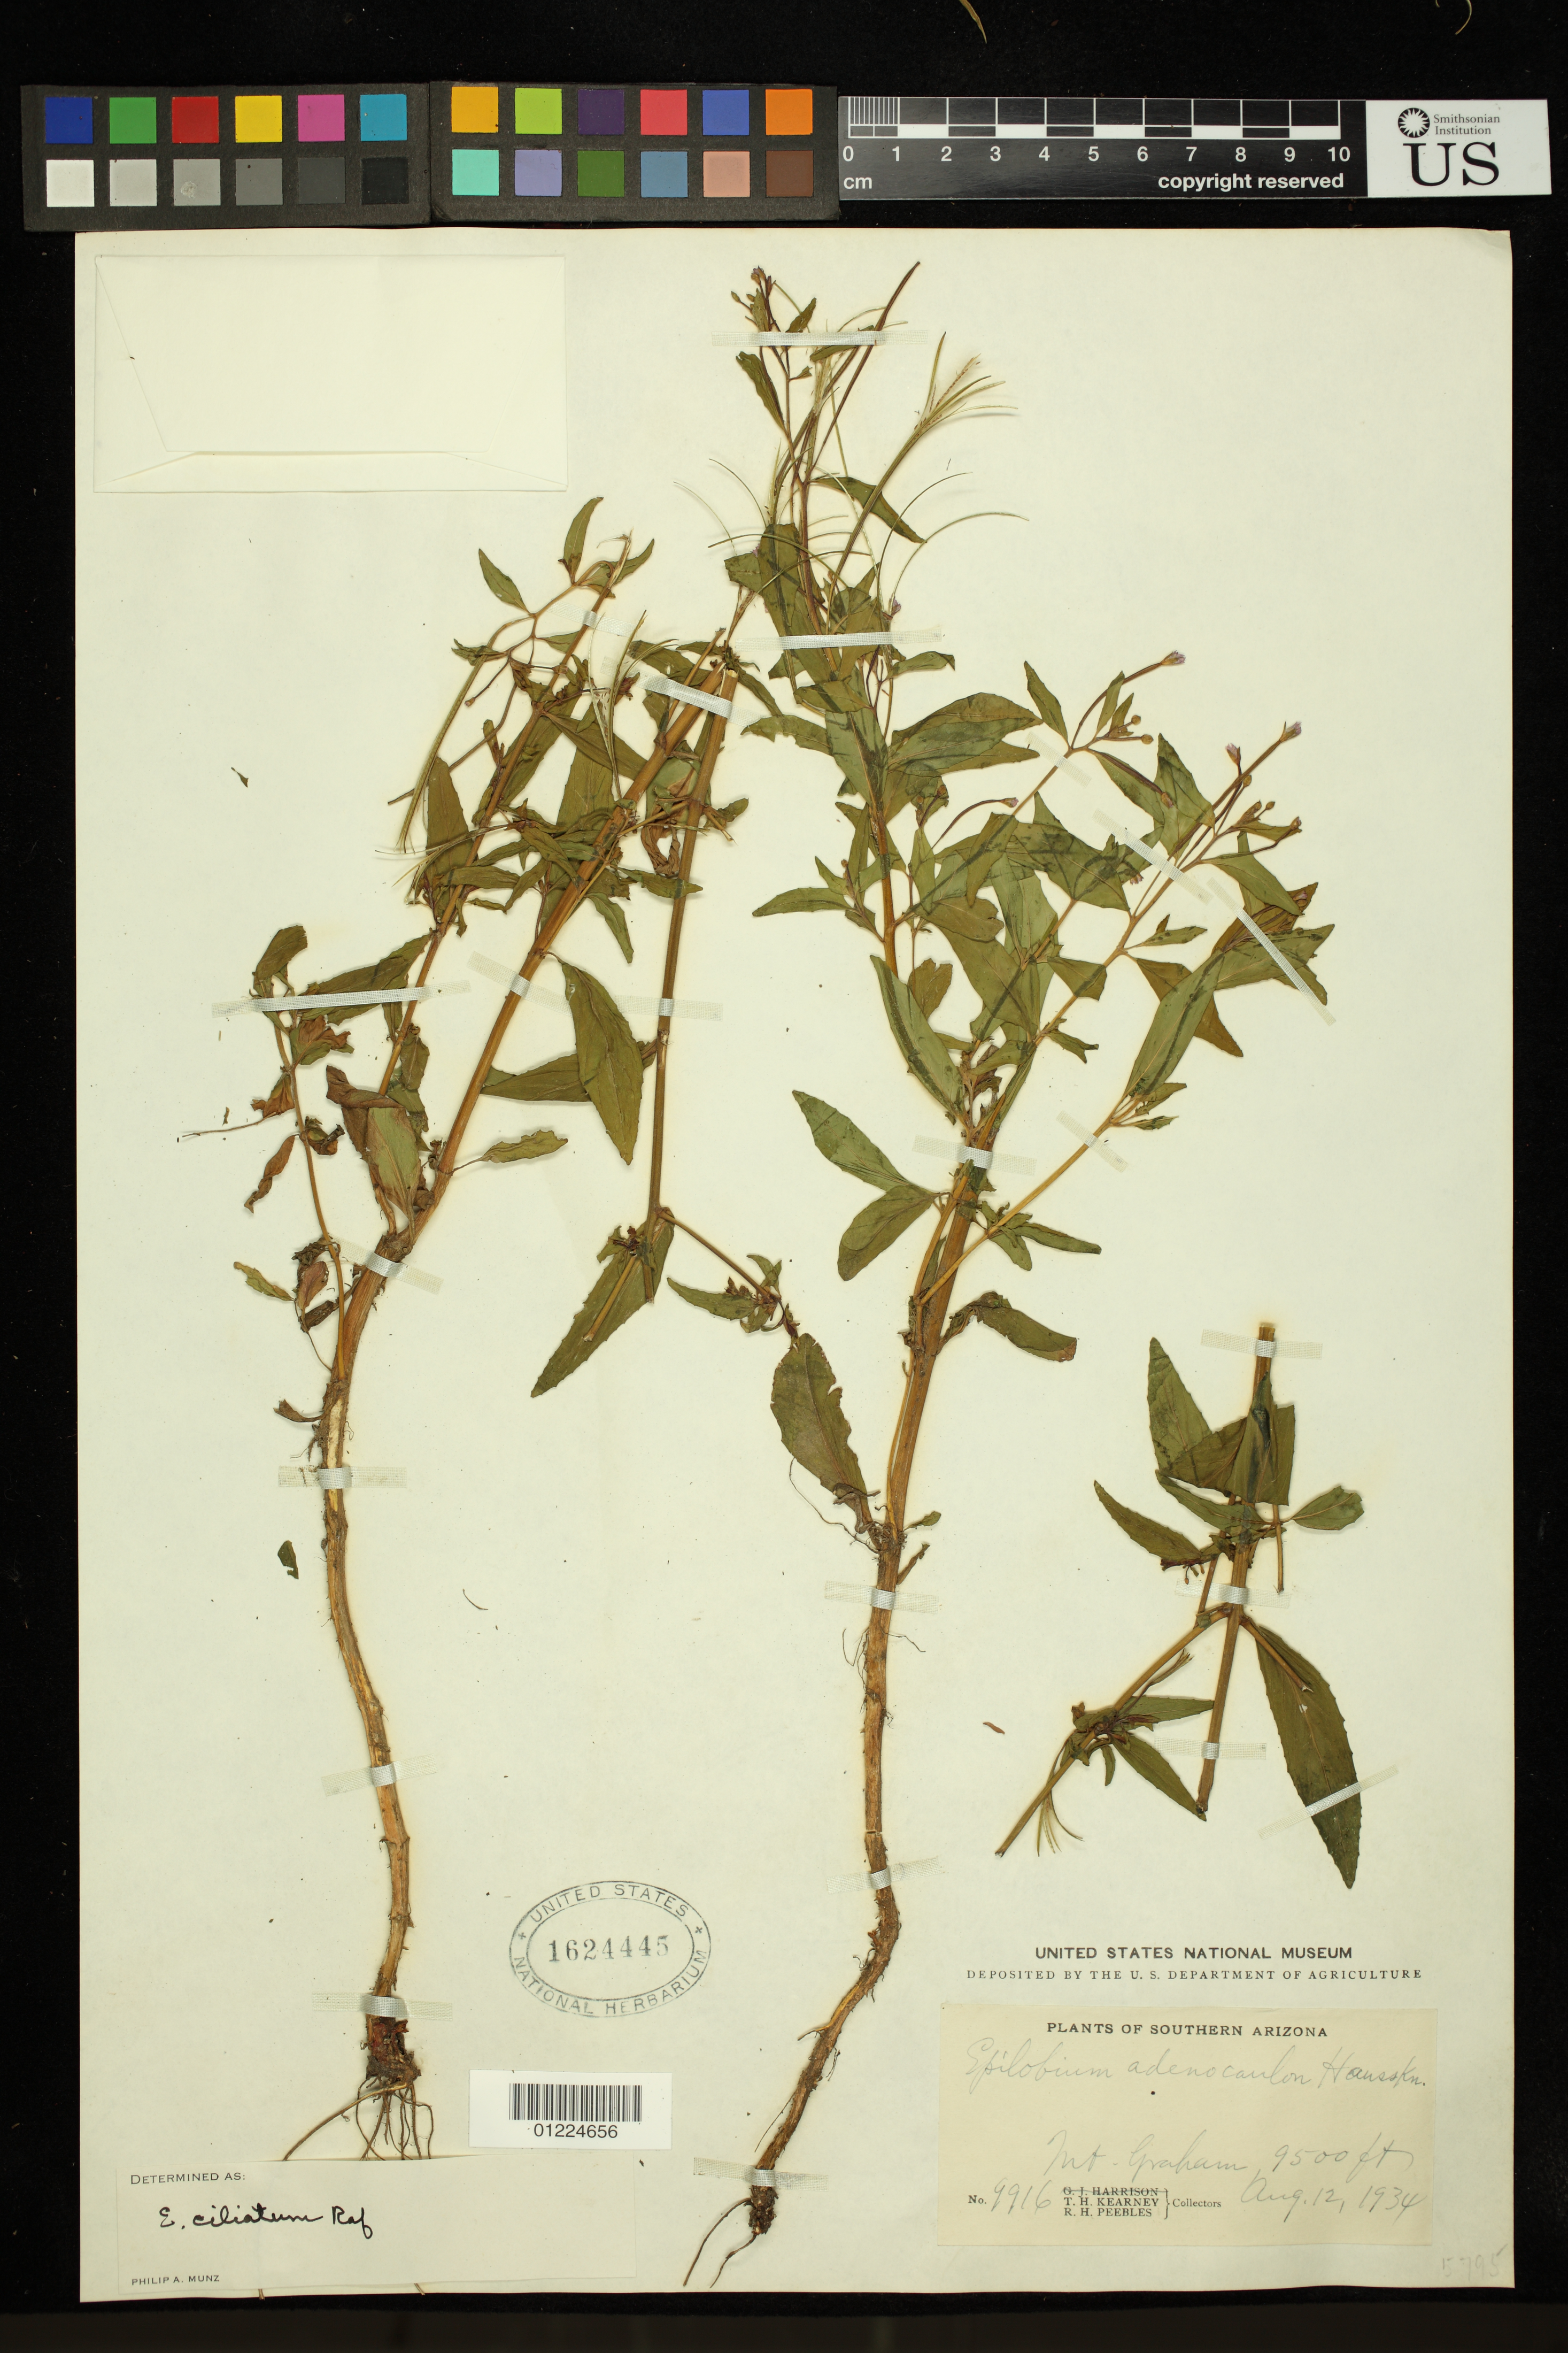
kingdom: Plantae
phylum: Tracheophyta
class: Magnoliopsida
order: Myrtales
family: Onagraceae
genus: Epilobium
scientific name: Epilobium ciliatum subsp. ciliatum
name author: Raf.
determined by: Wagner, W. L., (BOT), Smithsonian Institution - National Museum of Natural History (UNITED STATES)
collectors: T. H. Kearney & R. H. Peebles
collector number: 9916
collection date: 1934-08-12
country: United States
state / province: Arizona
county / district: Graham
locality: Mount Graham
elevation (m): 2896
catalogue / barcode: US 1624445